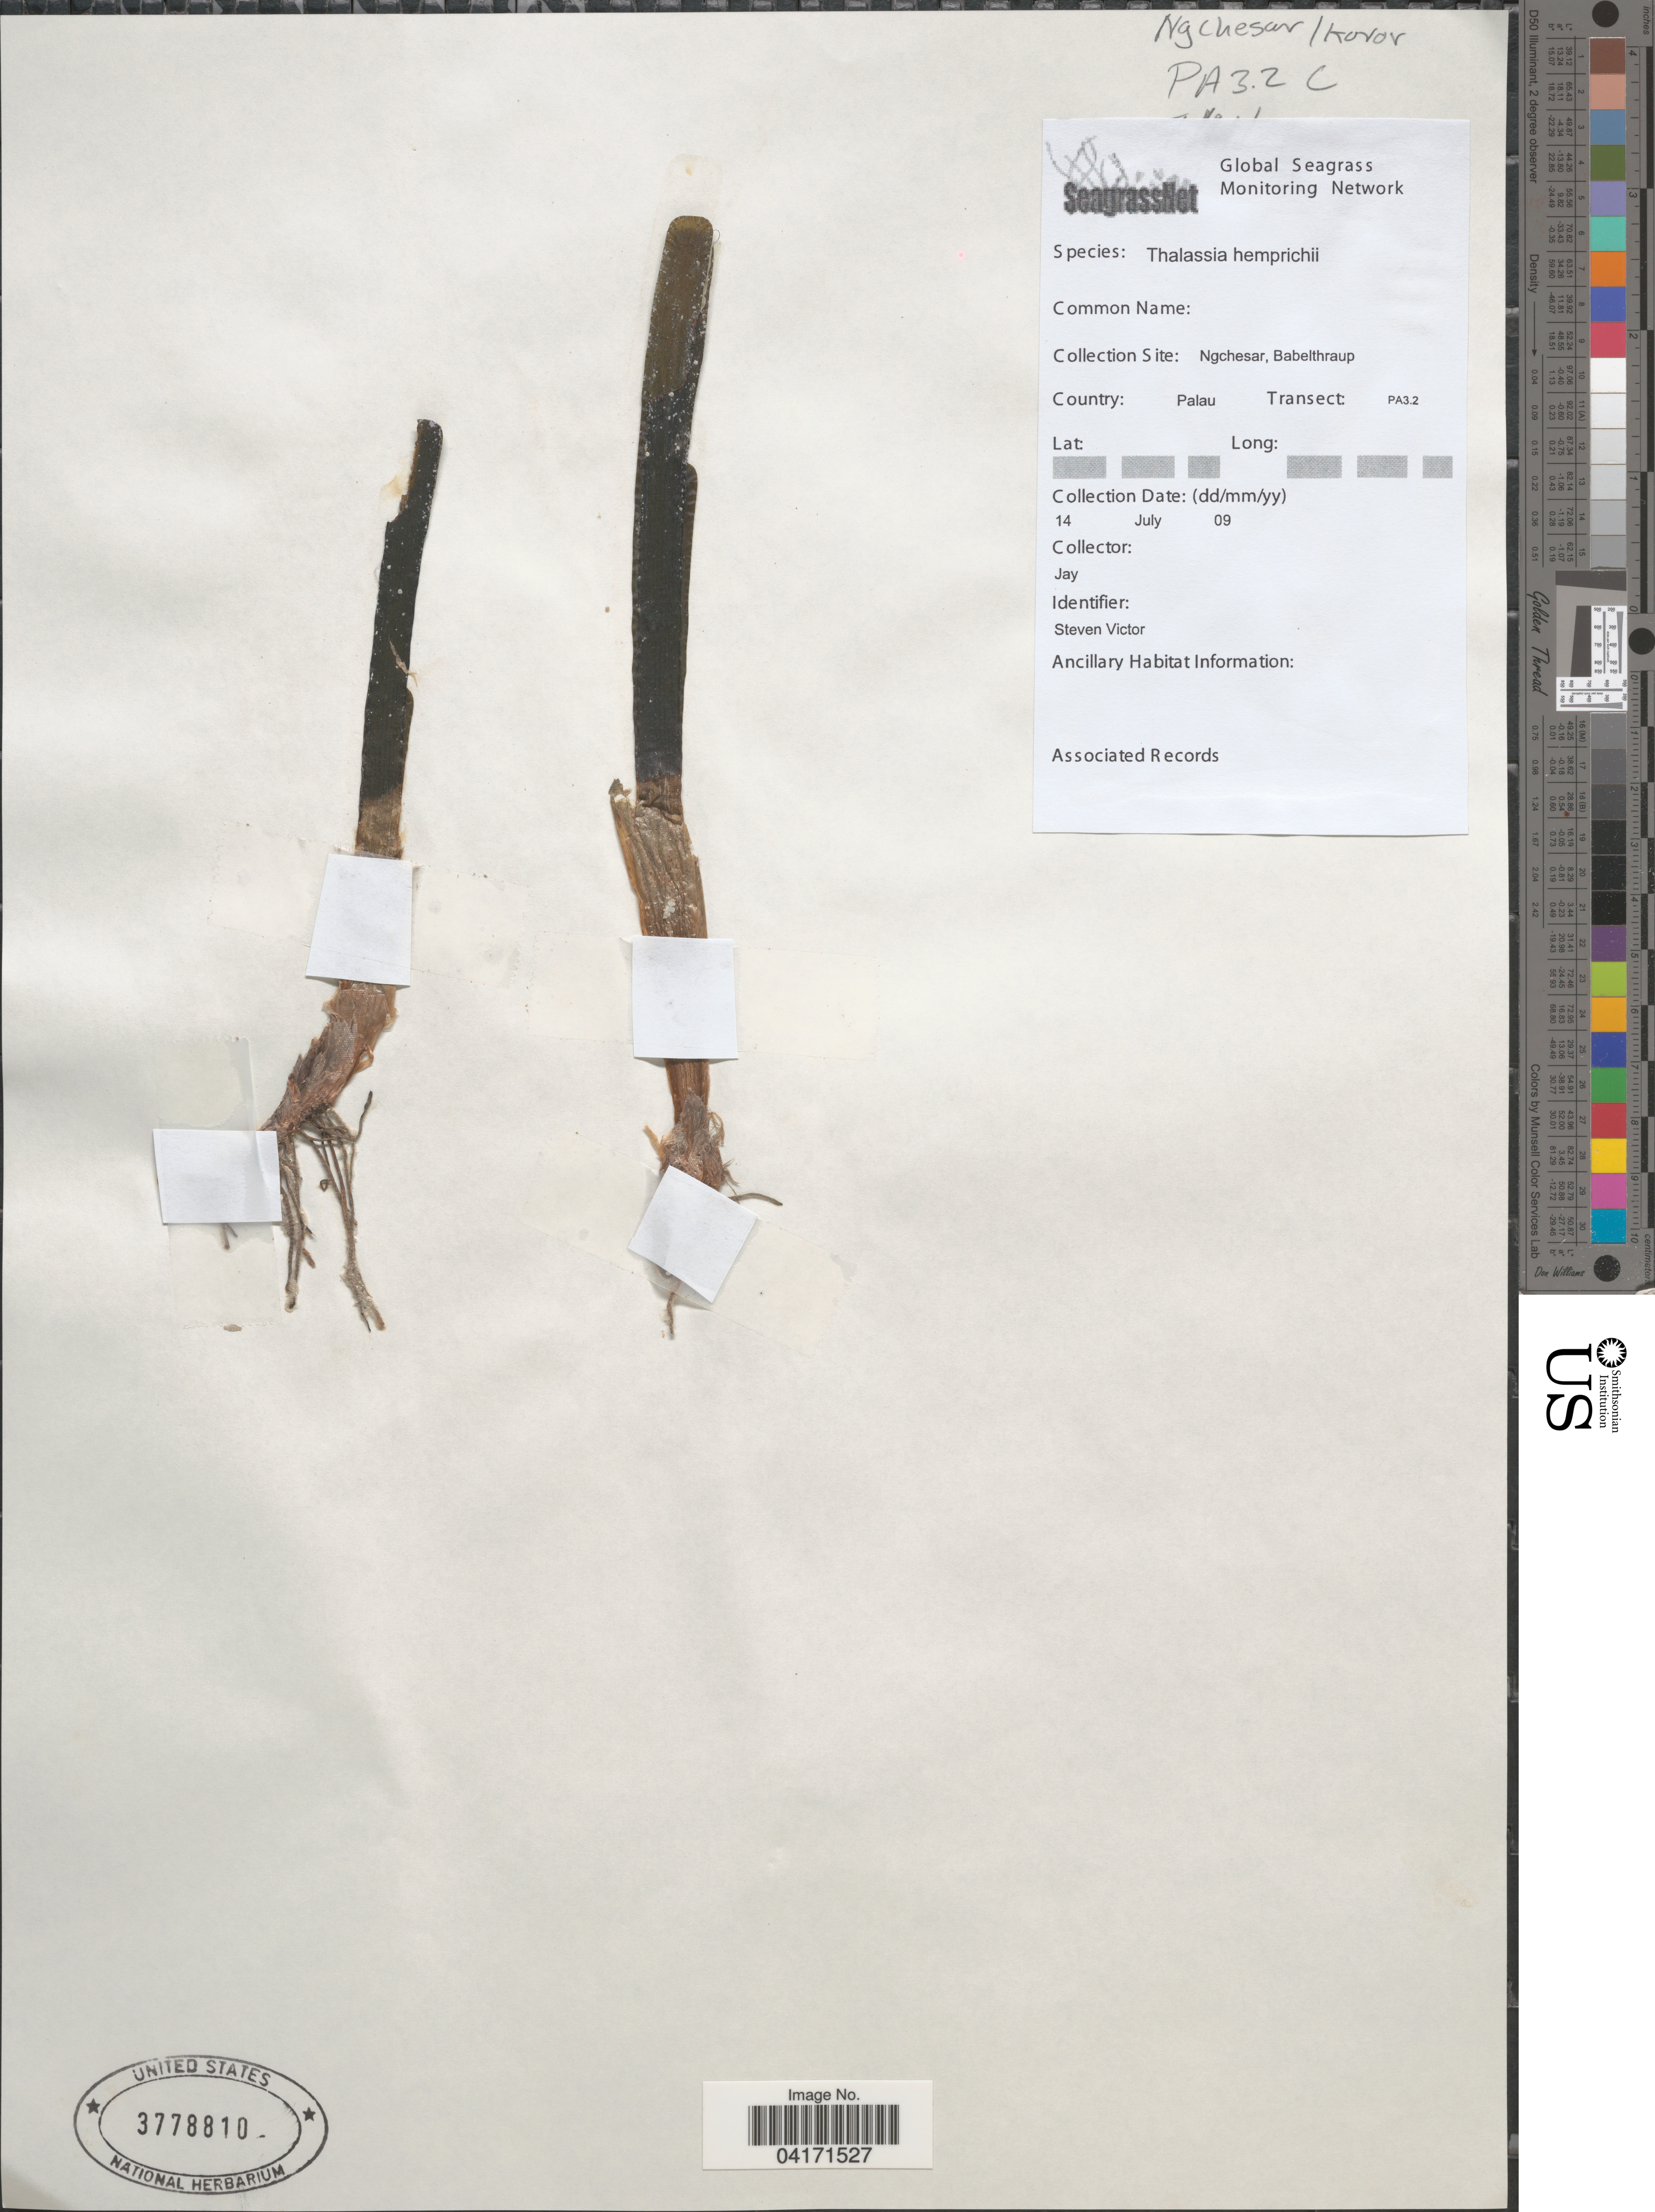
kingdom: Plantae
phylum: Tracheophyta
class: Liliopsida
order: Alismatales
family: Hydrocharitaceae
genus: Thalassia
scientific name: Thalassia hemprichii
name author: Asch.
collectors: Jay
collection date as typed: Transcribed d/m/y: 14/7/9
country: Palau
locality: Koror. PA3.2 C. Ngchesar, Babelthraup. Palau. Transect: PA3.2.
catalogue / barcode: US 3778810